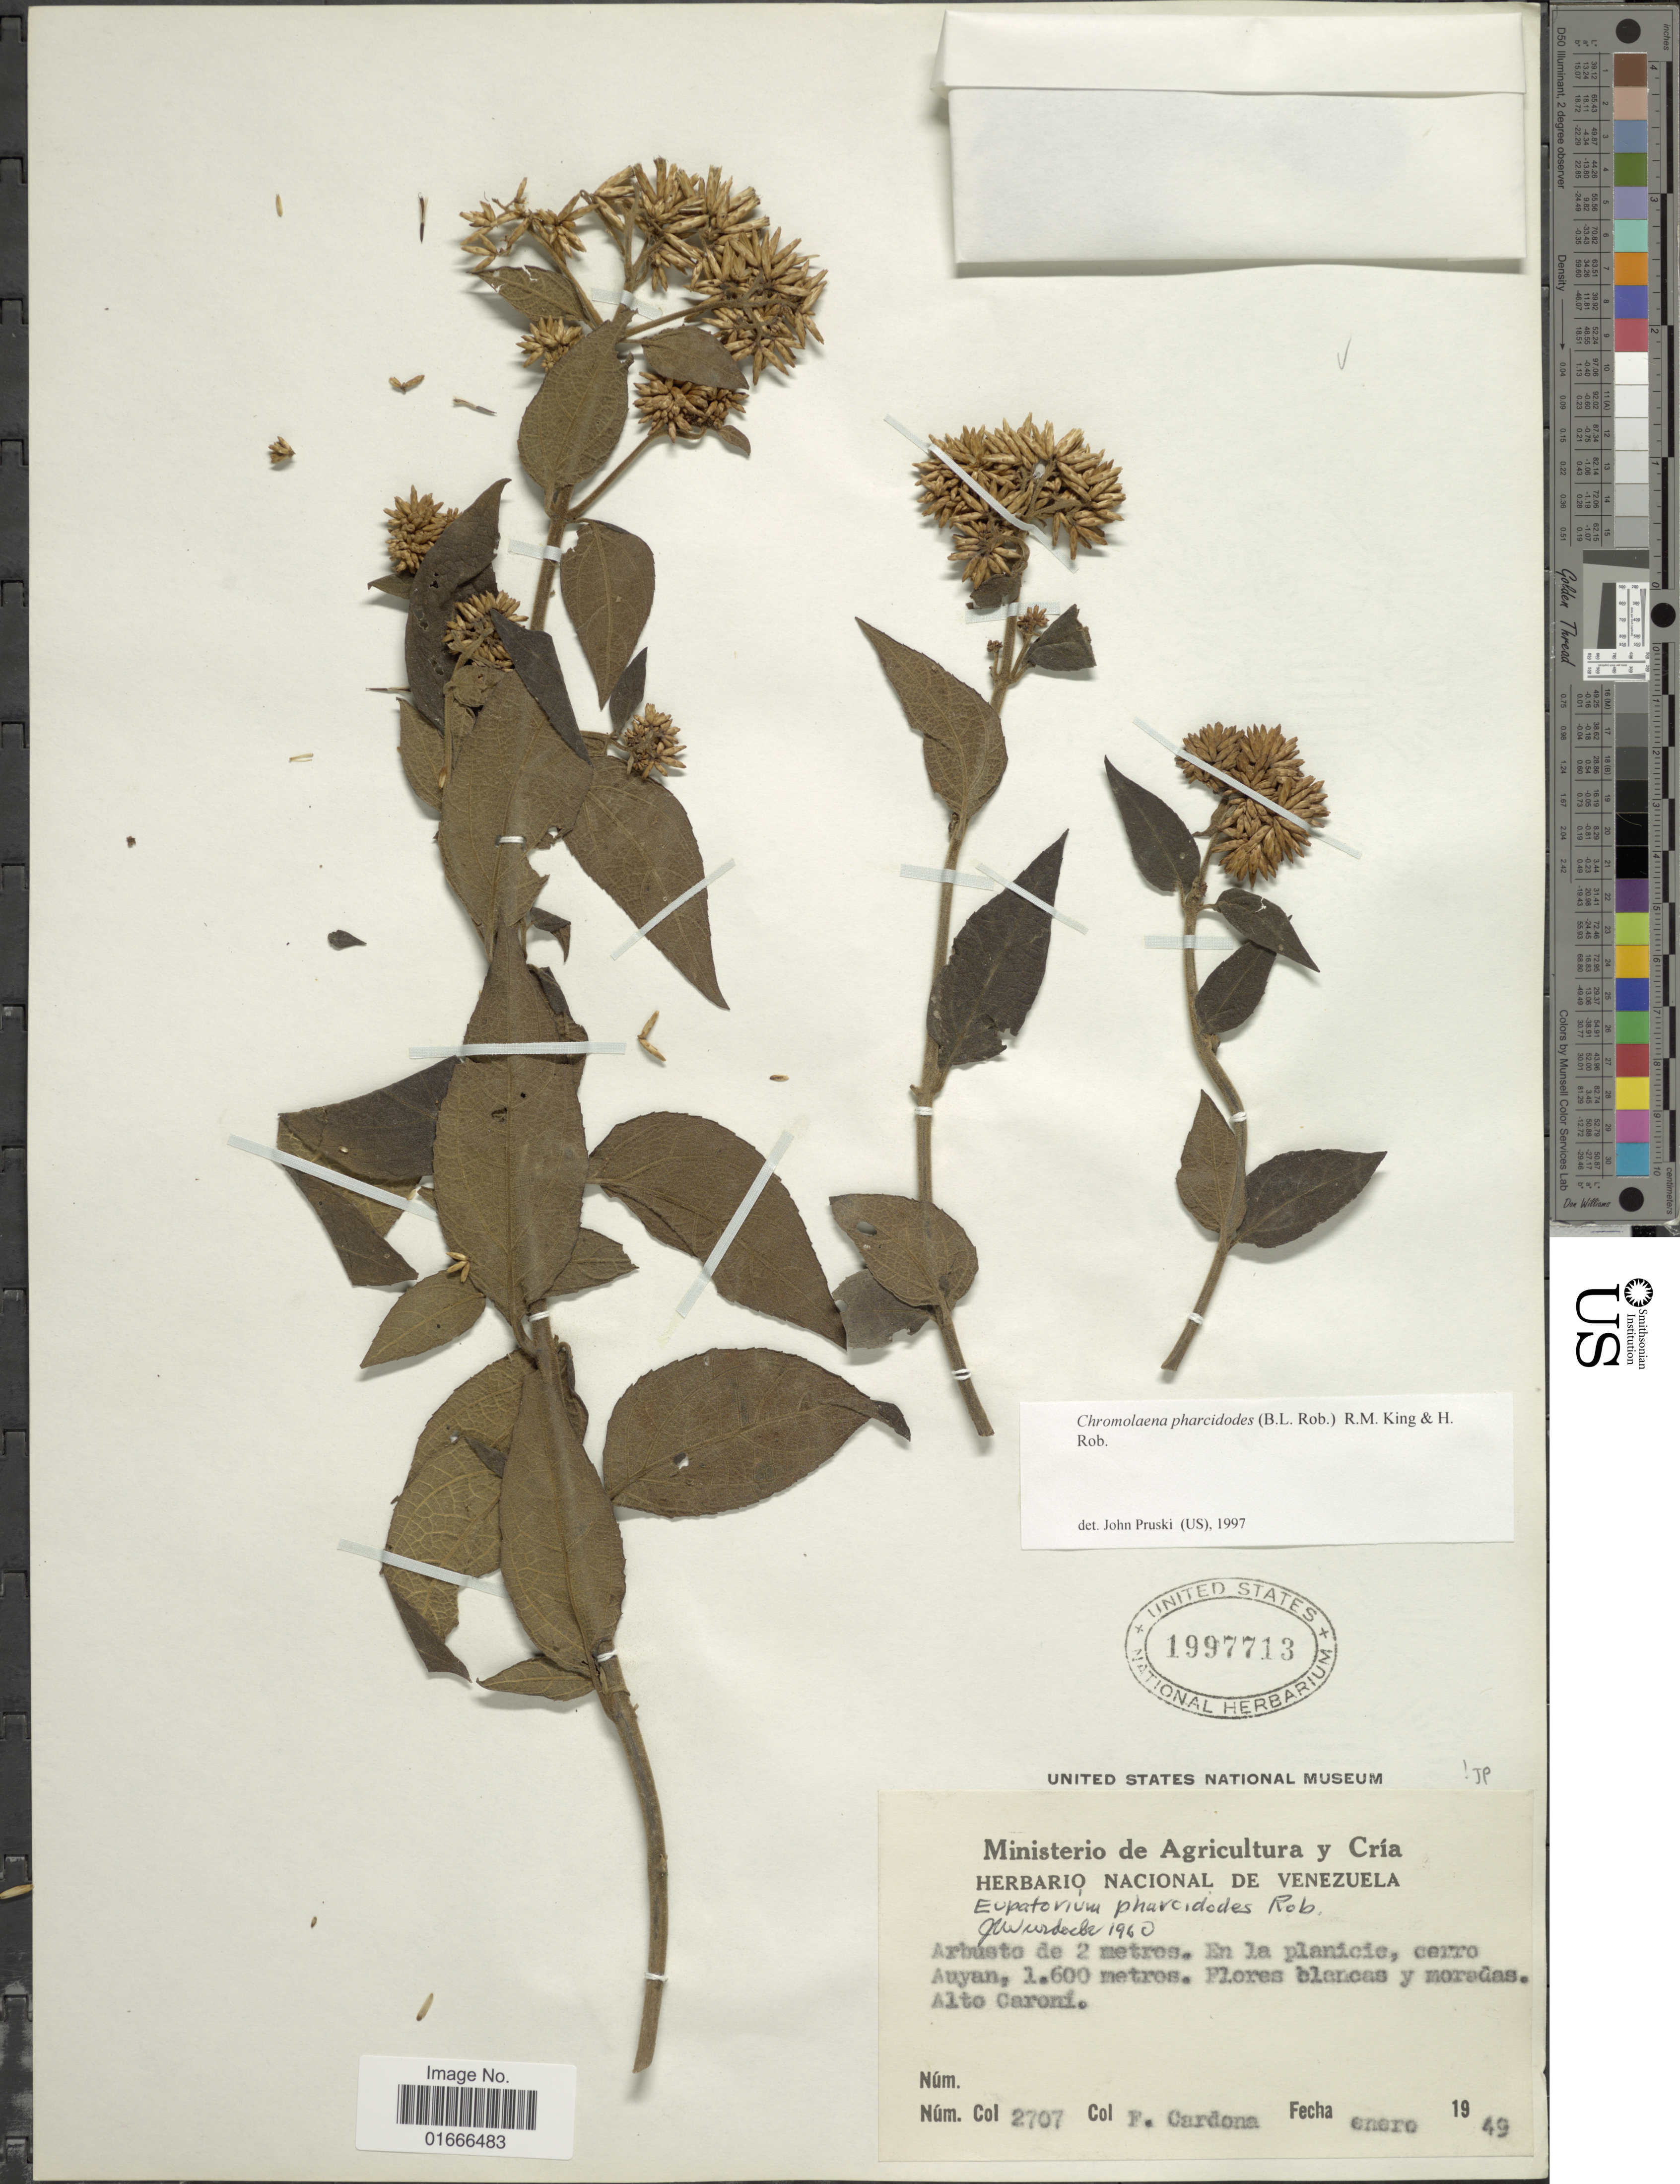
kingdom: Plantae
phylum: Tracheophyta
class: Magnoliopsida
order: Asterales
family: Asteraceae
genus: Chromolaena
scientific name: Chromolaena pharcidodes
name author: (B.L. Rob.) R.M. King & H. Rob.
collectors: F. Cardona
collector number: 2707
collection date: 1949-01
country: Venezuela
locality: Cerro Auyan, Alto Caroni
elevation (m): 1600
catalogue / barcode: US 1997713